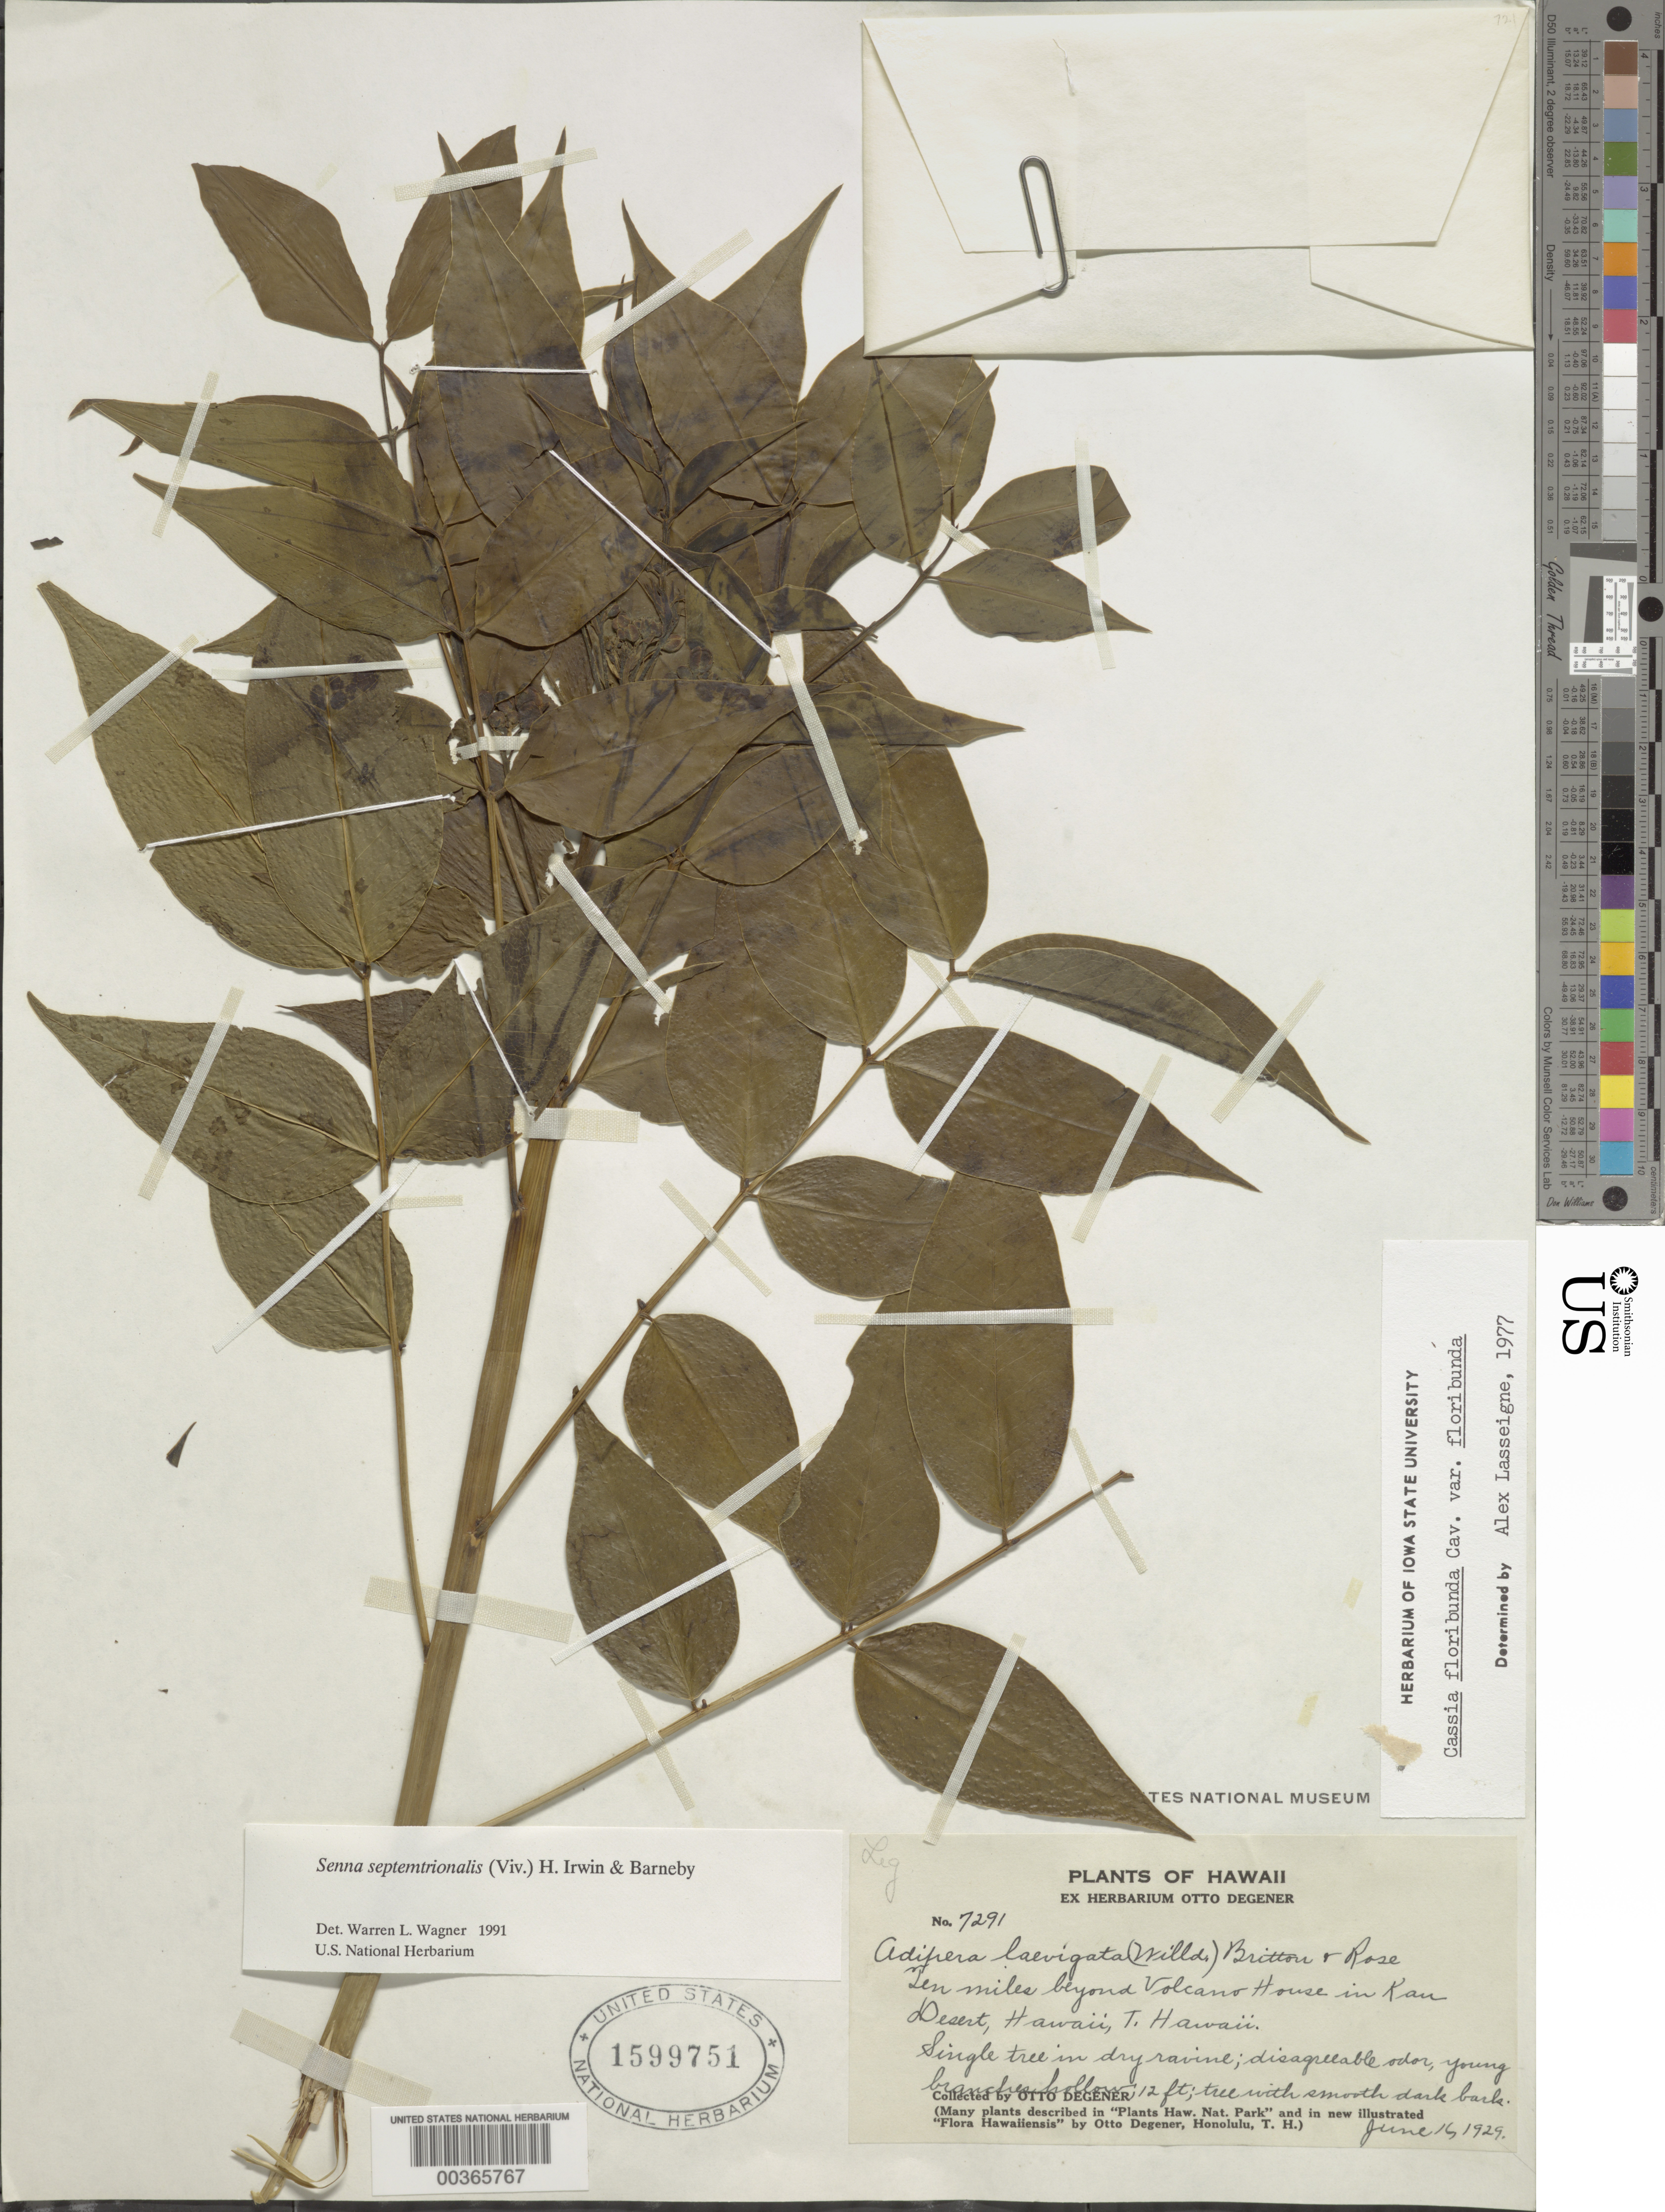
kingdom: Plantae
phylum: Tracheophyta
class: Magnoliopsida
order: Fabales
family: Fabaceae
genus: Senna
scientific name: Senna septemtrionalis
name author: (Viv.) H.S. Irwin & Barneby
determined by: Wagner, W. L., (BOT), Smithsonian Institution - National Museum of Natural History (UNITED STATES)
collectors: O. Degener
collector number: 7291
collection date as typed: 16 Jun 1929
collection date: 1929-06-16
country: United States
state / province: Hawaii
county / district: Hawaii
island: Hawaii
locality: Ten miles beyond volcano house in kau desert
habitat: Dry ravine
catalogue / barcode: US 1599751